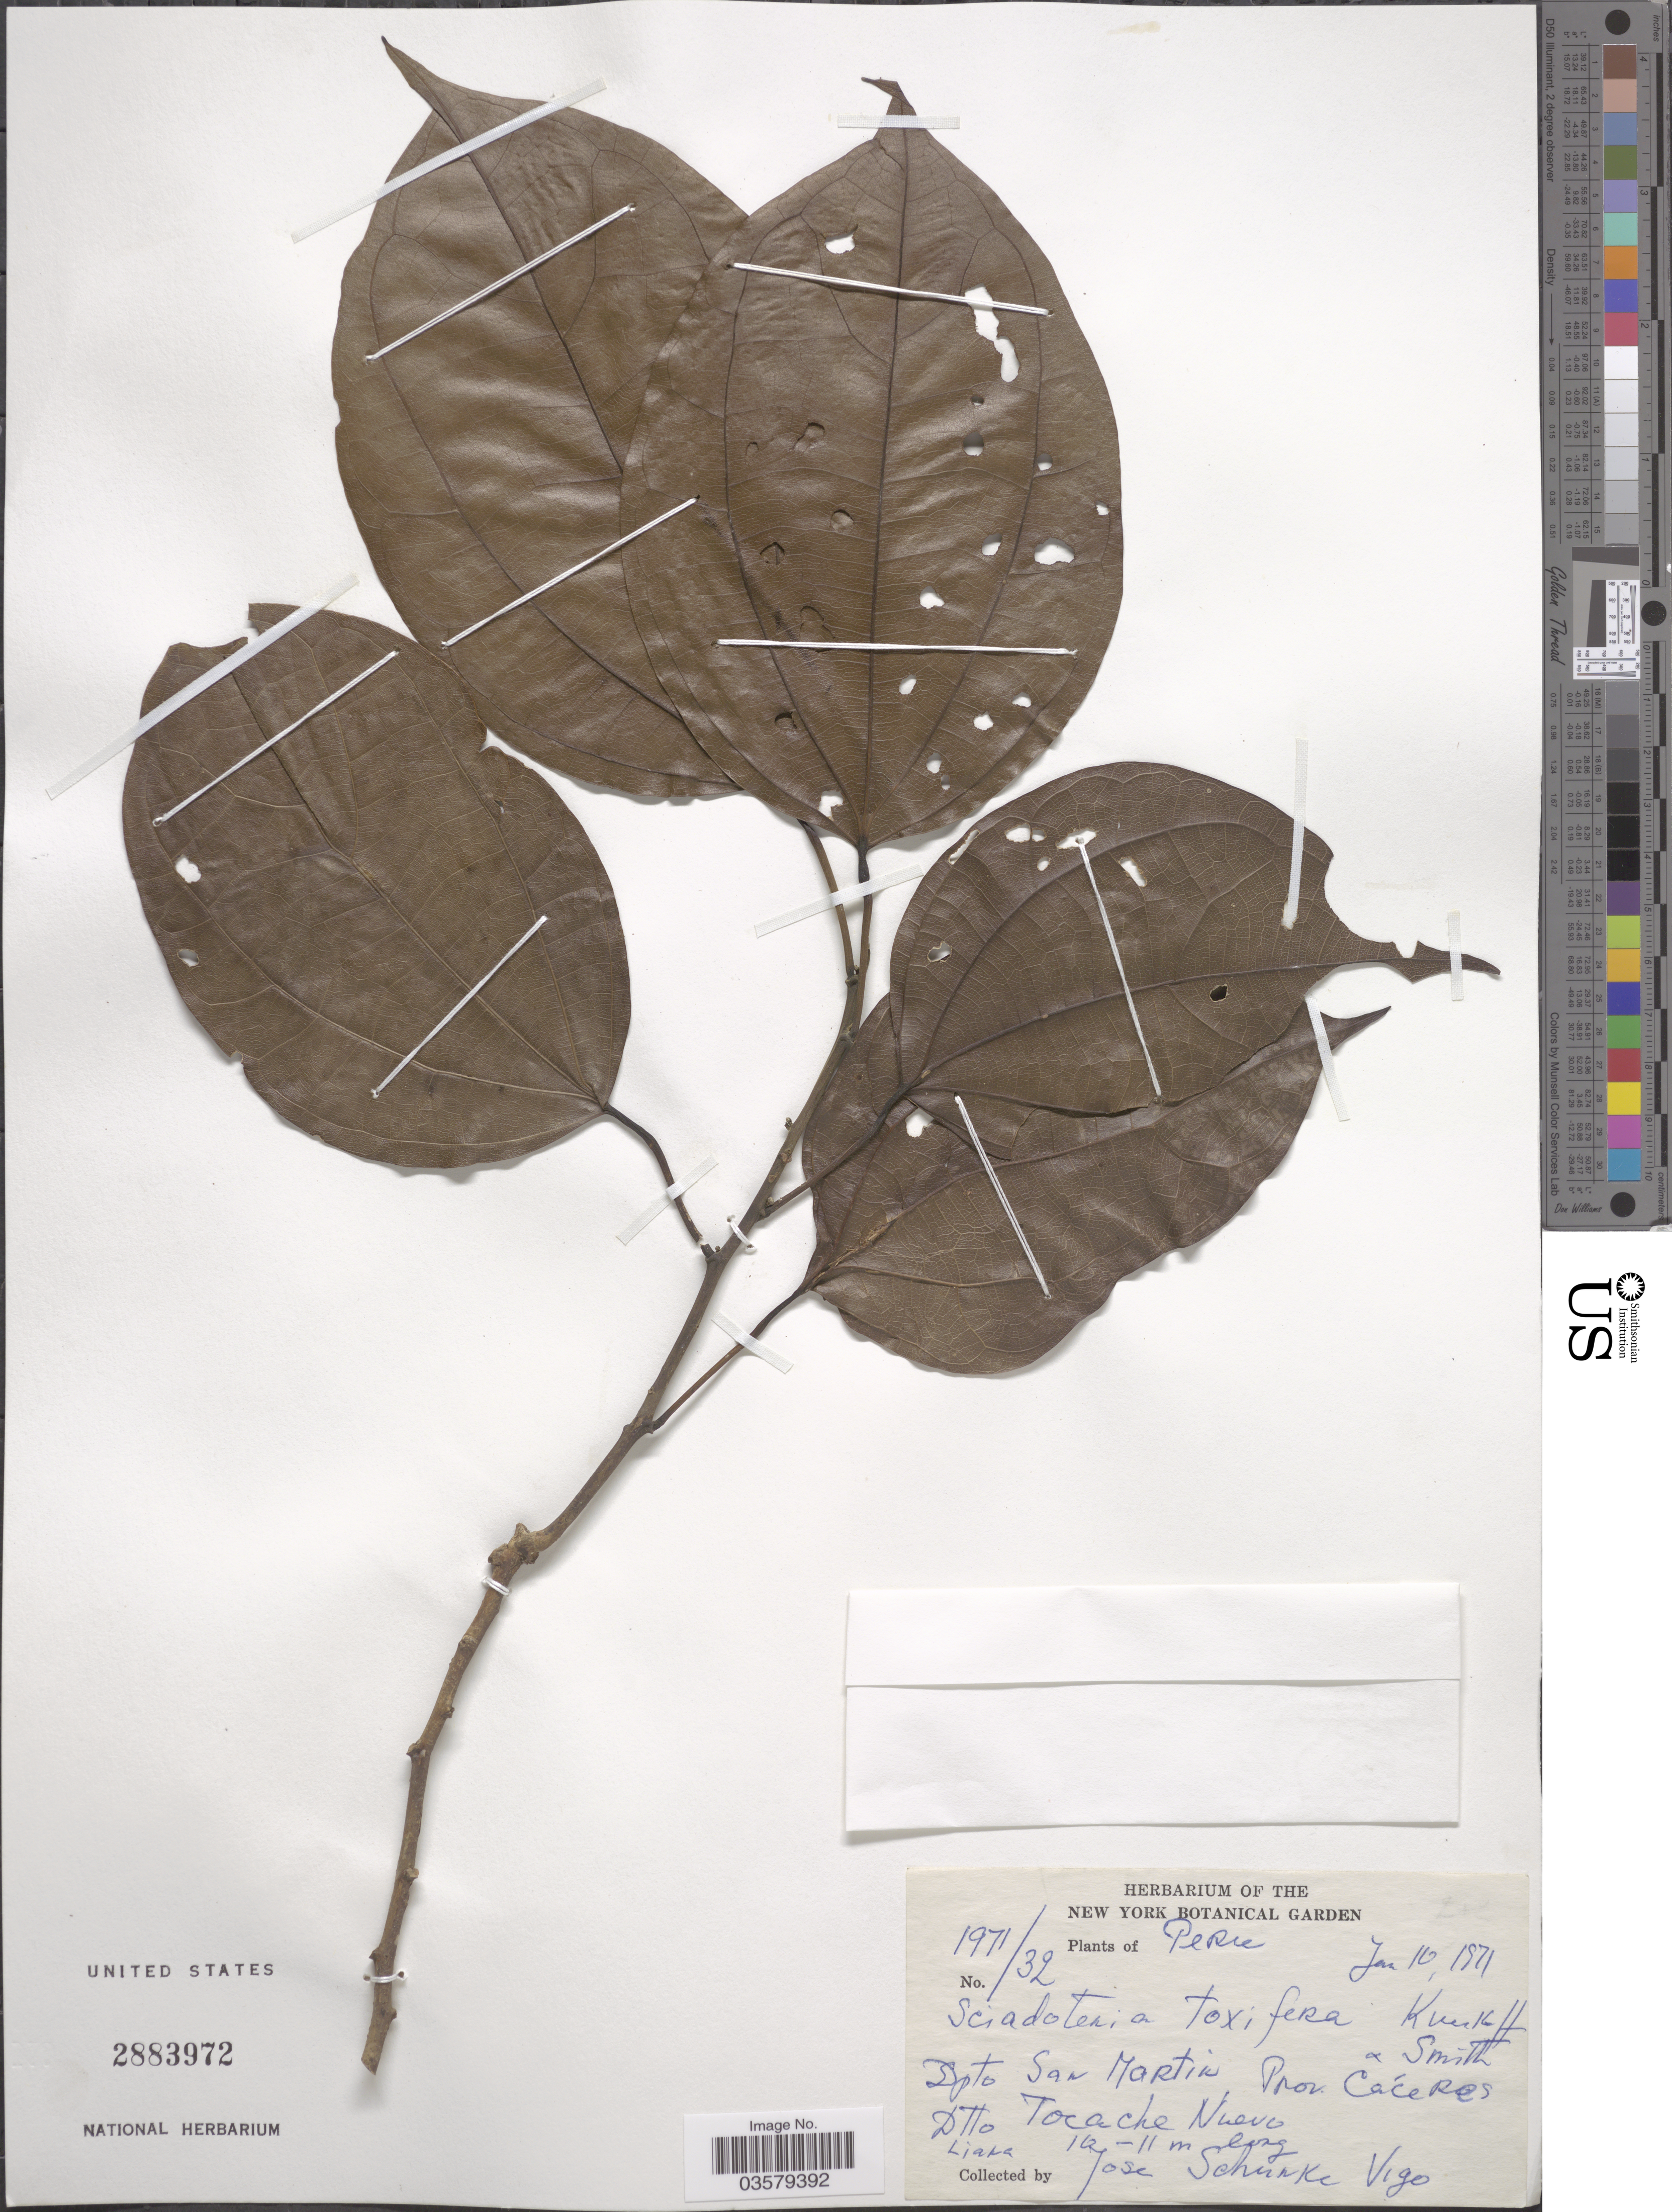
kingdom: Plantae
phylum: Tracheophyta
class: Magnoliopsida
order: Ranunculales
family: Menispermaceae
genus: Sciadotenia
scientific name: Sciadotenia toxifera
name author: Krukoff & A.C. Sm.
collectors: J. Schunke Vigo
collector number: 1971/32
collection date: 1971-01-10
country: Peru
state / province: San Martín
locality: Dpto San Martin, Prov. Cáceres. Dtto Tocache Nuevo.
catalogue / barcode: US 2883972